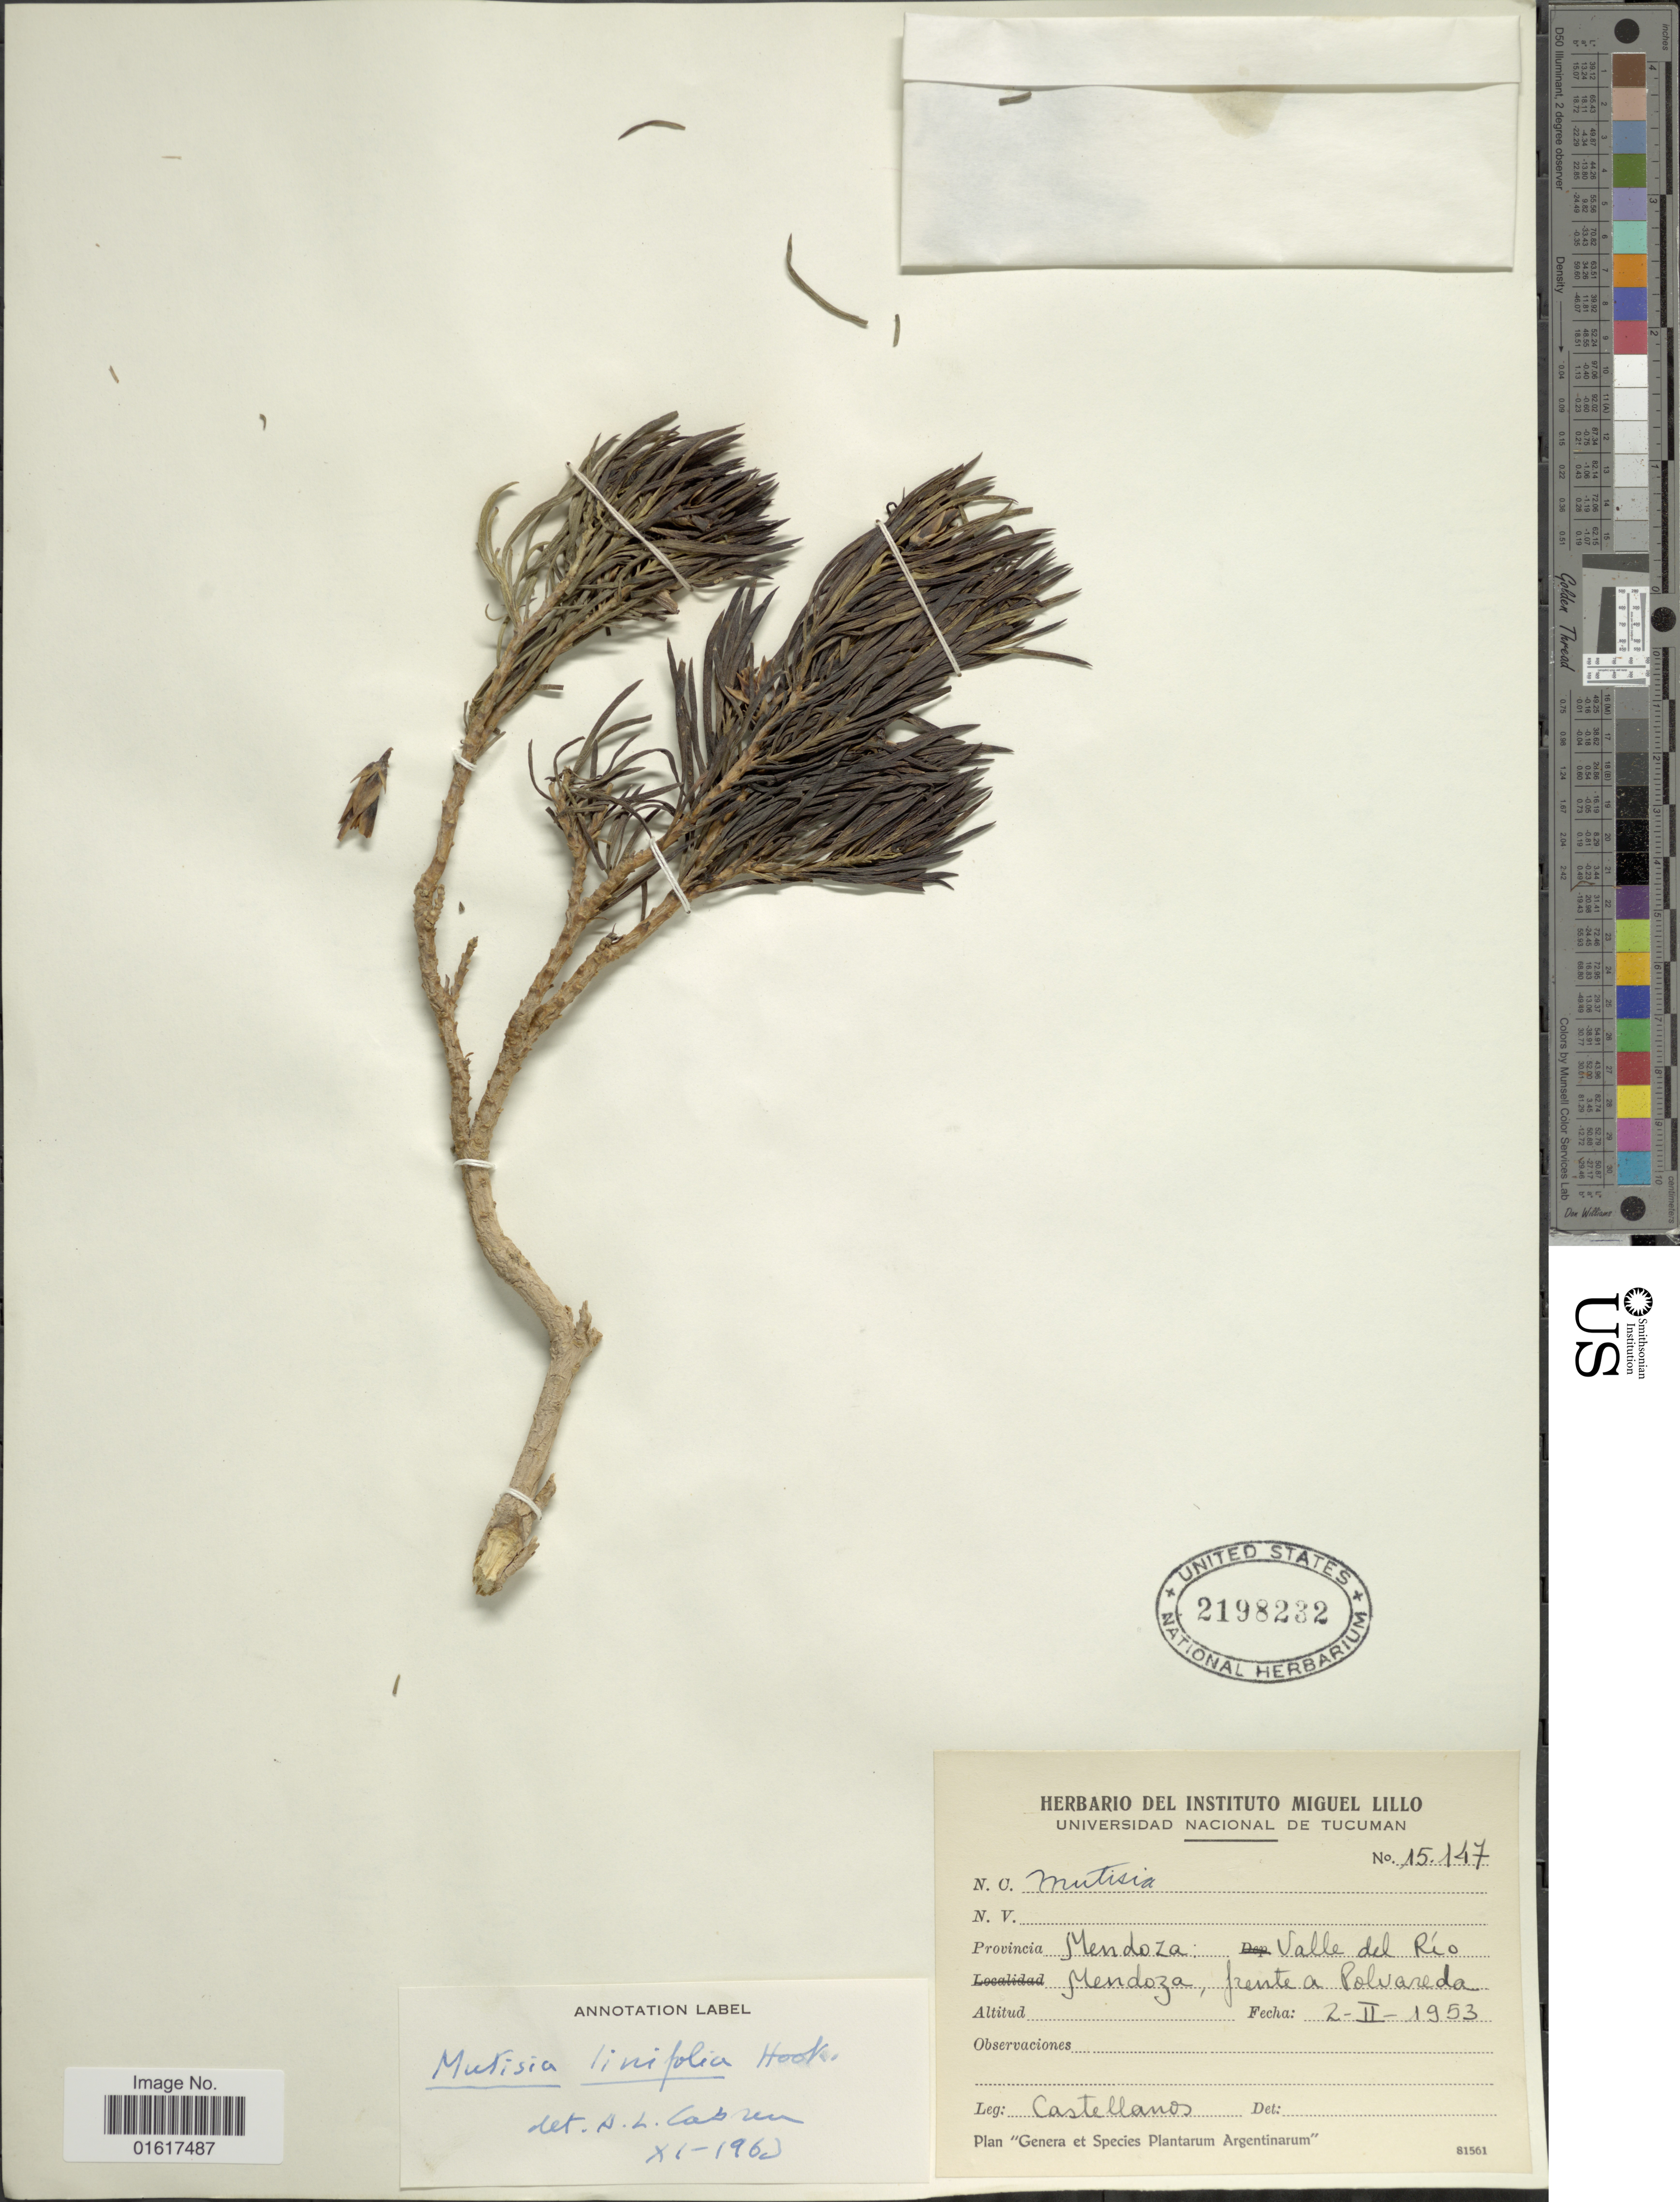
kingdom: Plantae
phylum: Tracheophyta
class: Magnoliopsida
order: Asterales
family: Asteraceae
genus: Mutisia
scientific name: Mutisia linearifolia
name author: Cav.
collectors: -- Castellanos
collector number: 15147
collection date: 1953-02-02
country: Argentina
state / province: Mendoza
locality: Valle del Río. Mendoza, frente a Polvareda.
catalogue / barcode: US 2198232